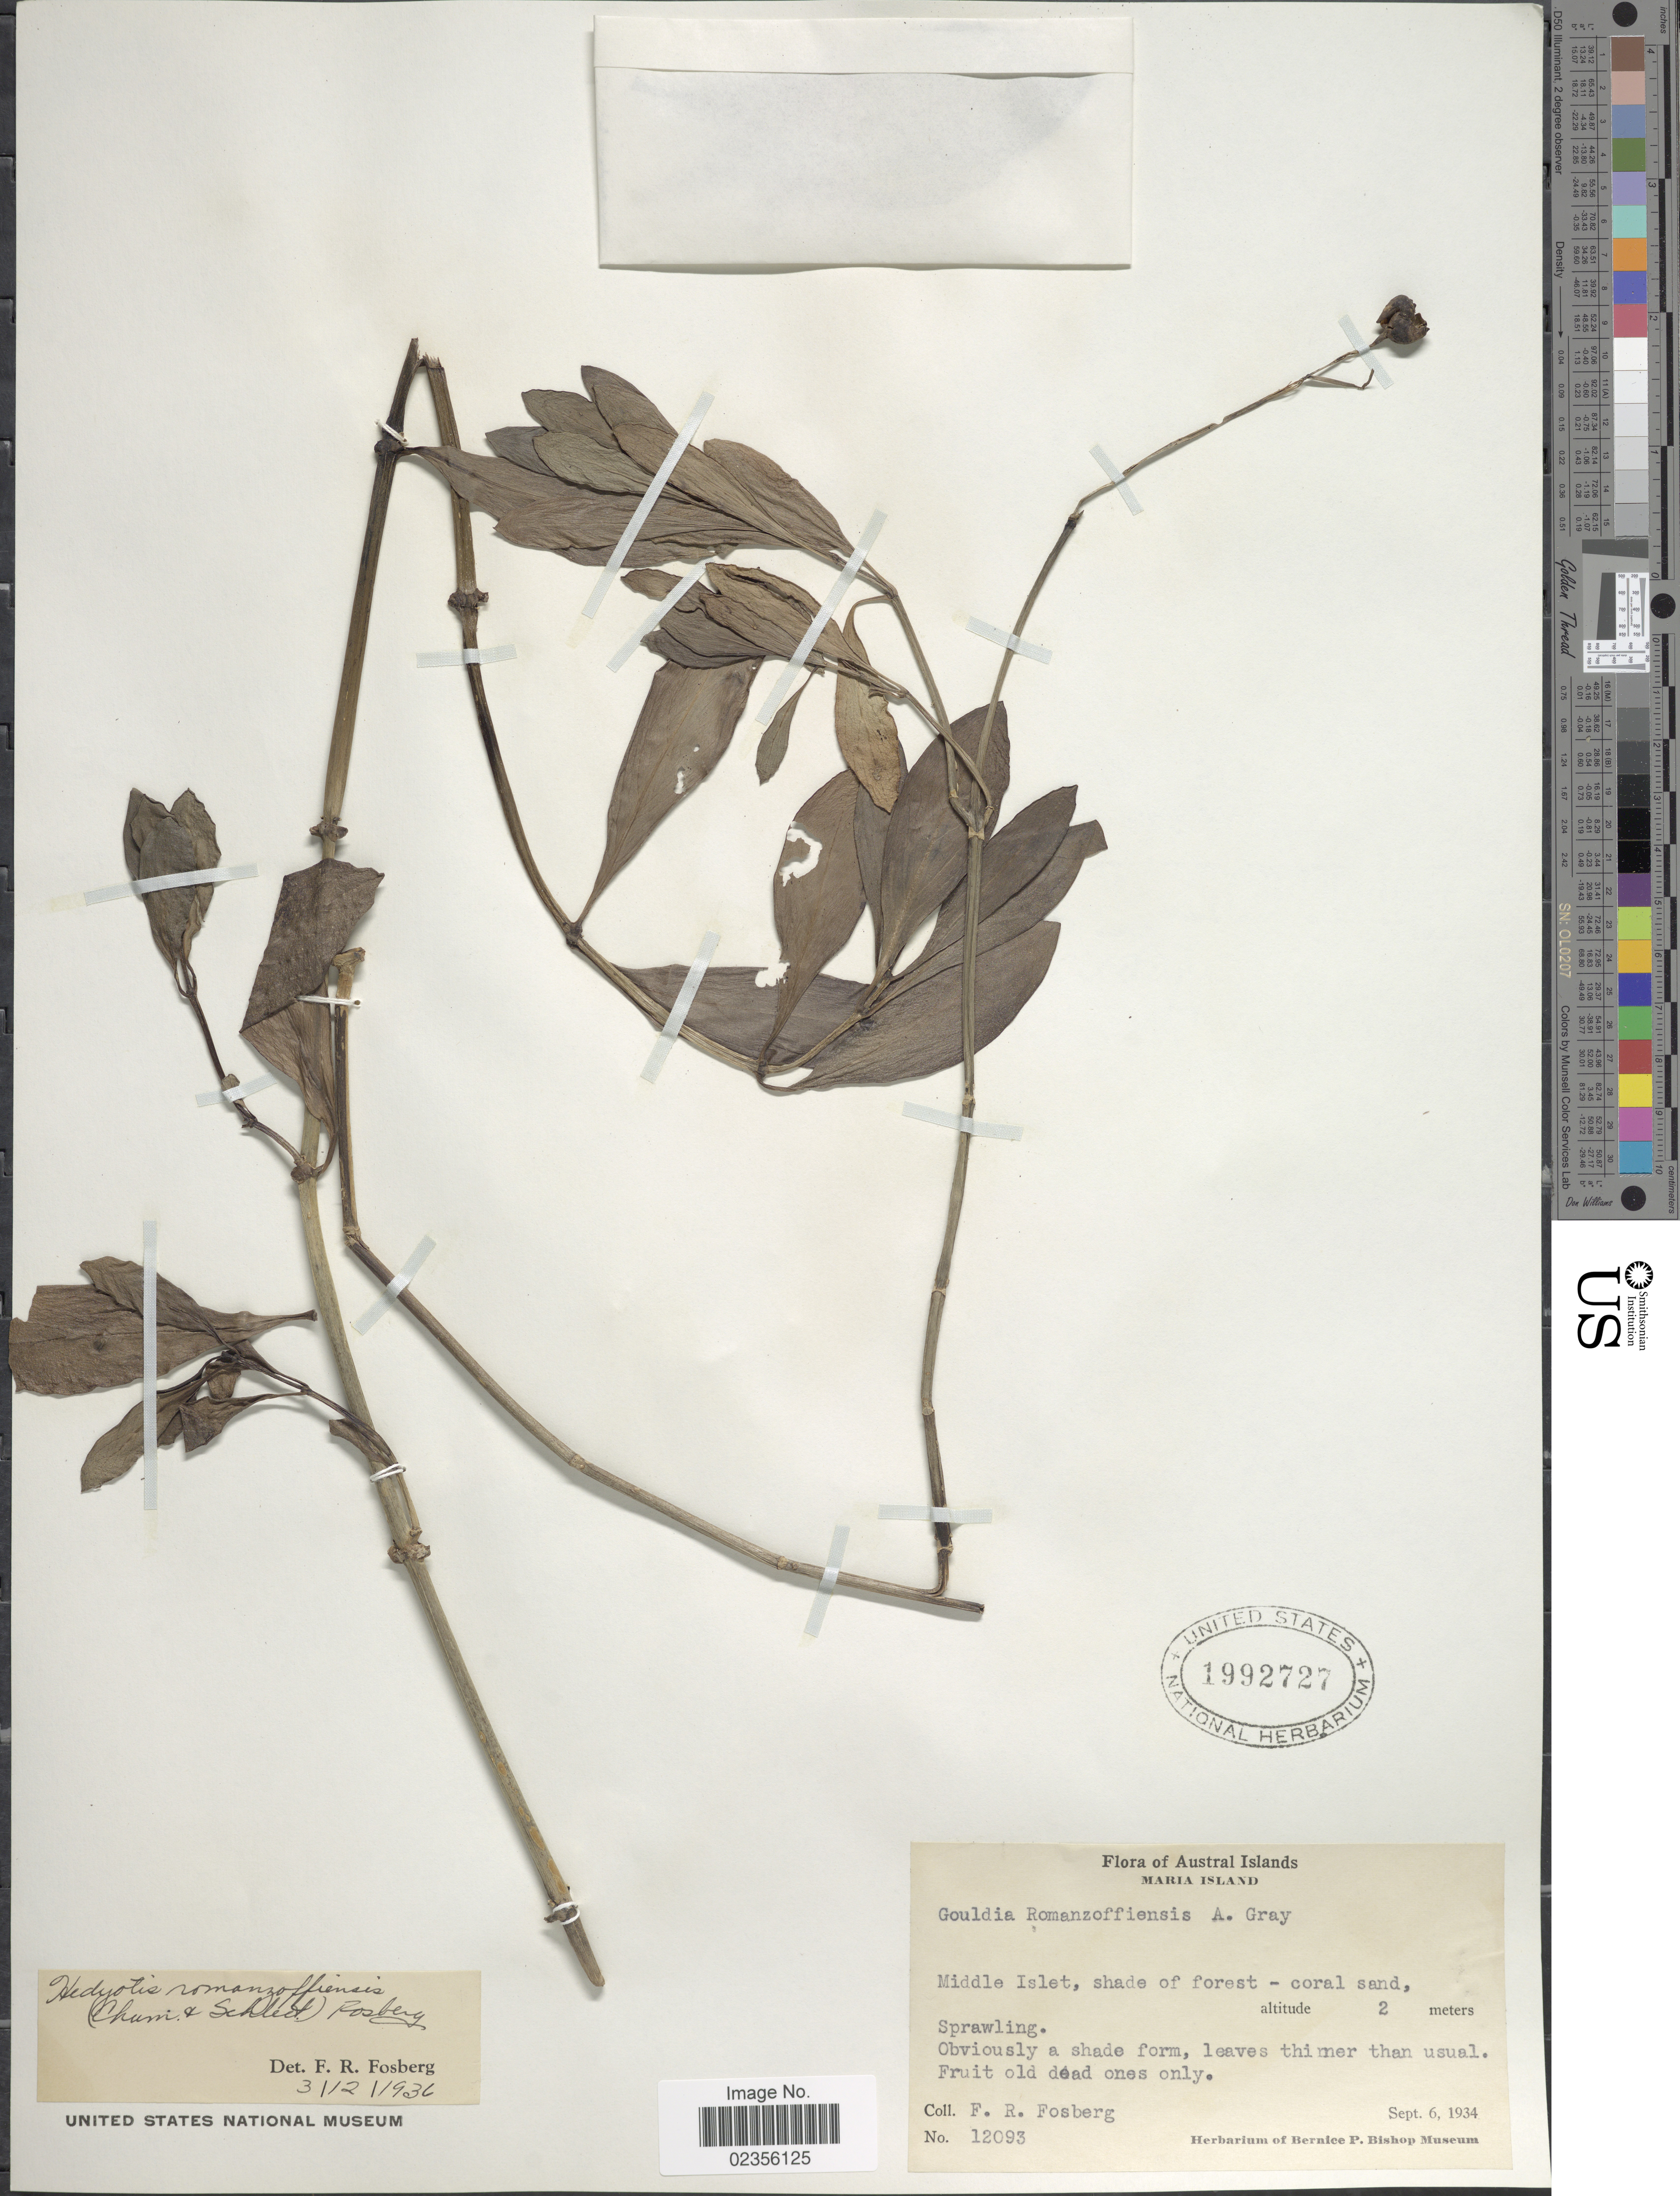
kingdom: Plantae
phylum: Tracheophyta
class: Magnoliopsida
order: Gentianales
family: Rubiaceae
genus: Kadua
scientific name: Kadua romanzoffiensis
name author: Cham. & Schltdl.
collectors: F. R. Fosberg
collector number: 12093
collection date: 1934-09-06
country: French Polynesia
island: Maria Atoll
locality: Austral Islands. Maria Island. Middle Islet, shade of forest - coral sand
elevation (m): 2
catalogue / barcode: US 1992727